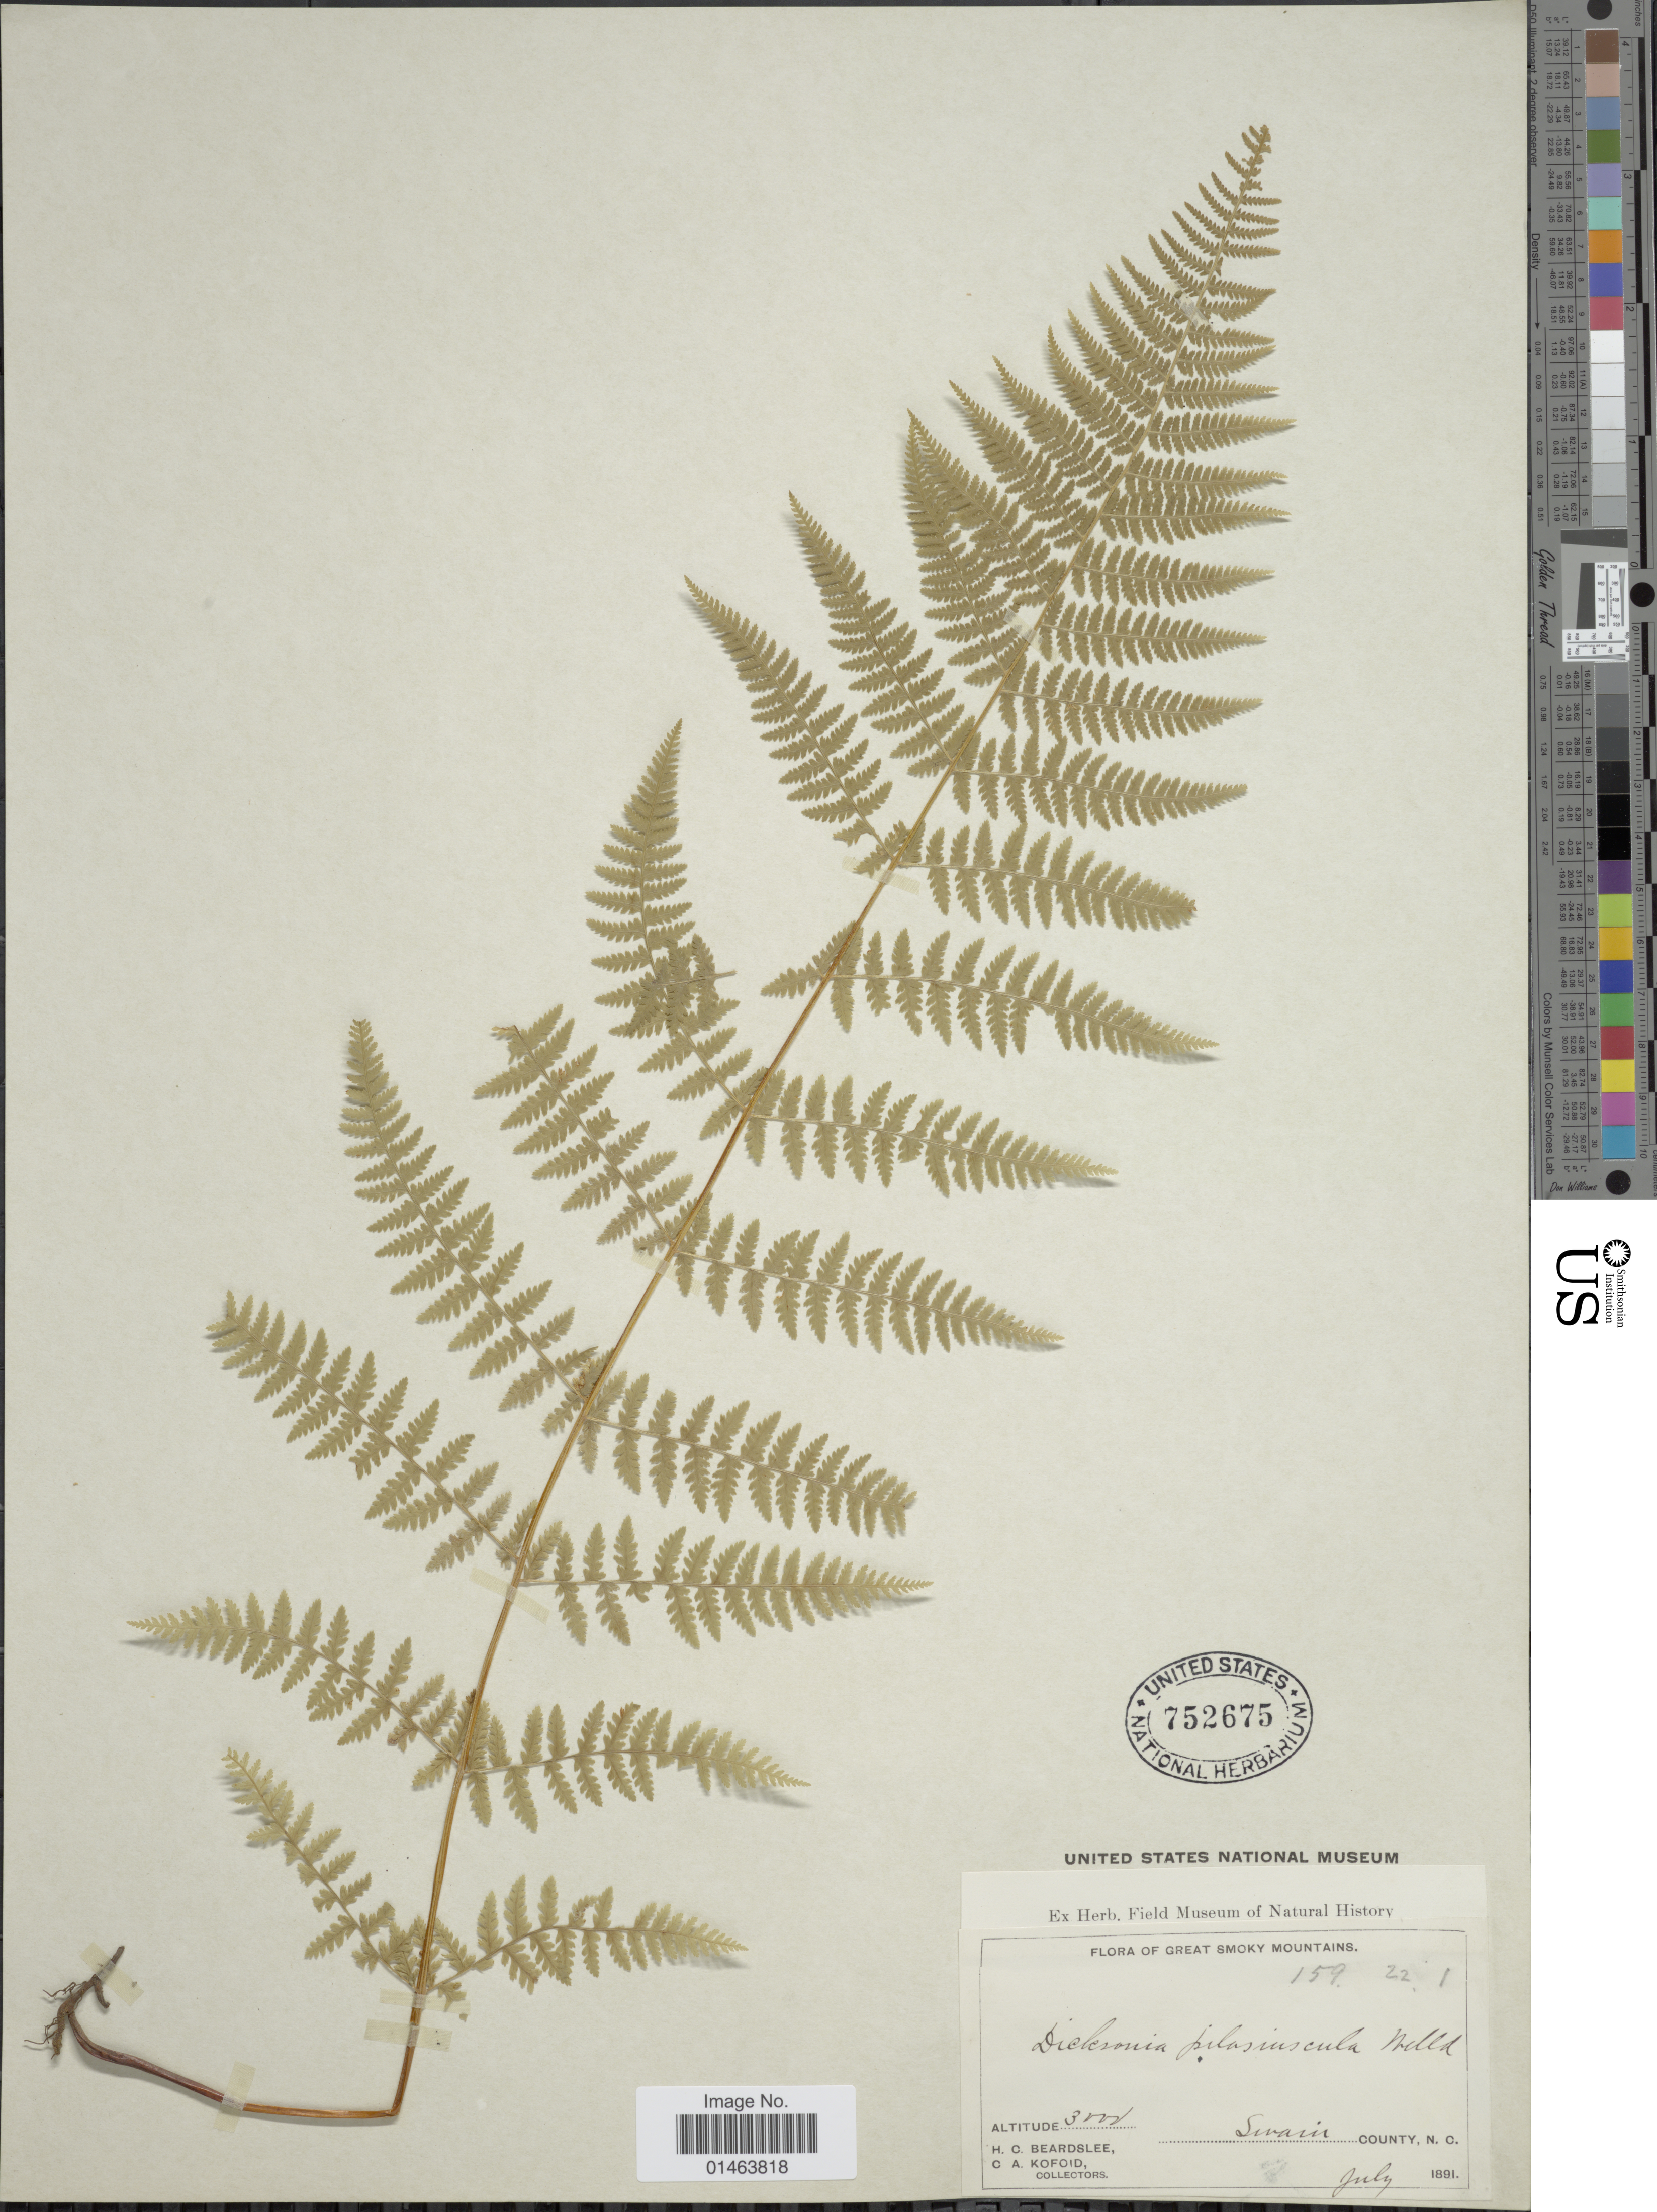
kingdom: Plantae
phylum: Tracheophyta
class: Polypodiopsida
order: Polypodiales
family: Dennstaedtiaceae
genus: Dennstaedtia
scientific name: Dennstaedtia punctilobula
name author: (Michx.) T. Moore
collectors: H. Beardslee & C. Kofoid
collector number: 159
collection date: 1891-07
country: United States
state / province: North Carolina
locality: North Carolina, Great Smoky Mountains, Swain county.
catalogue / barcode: US 752675